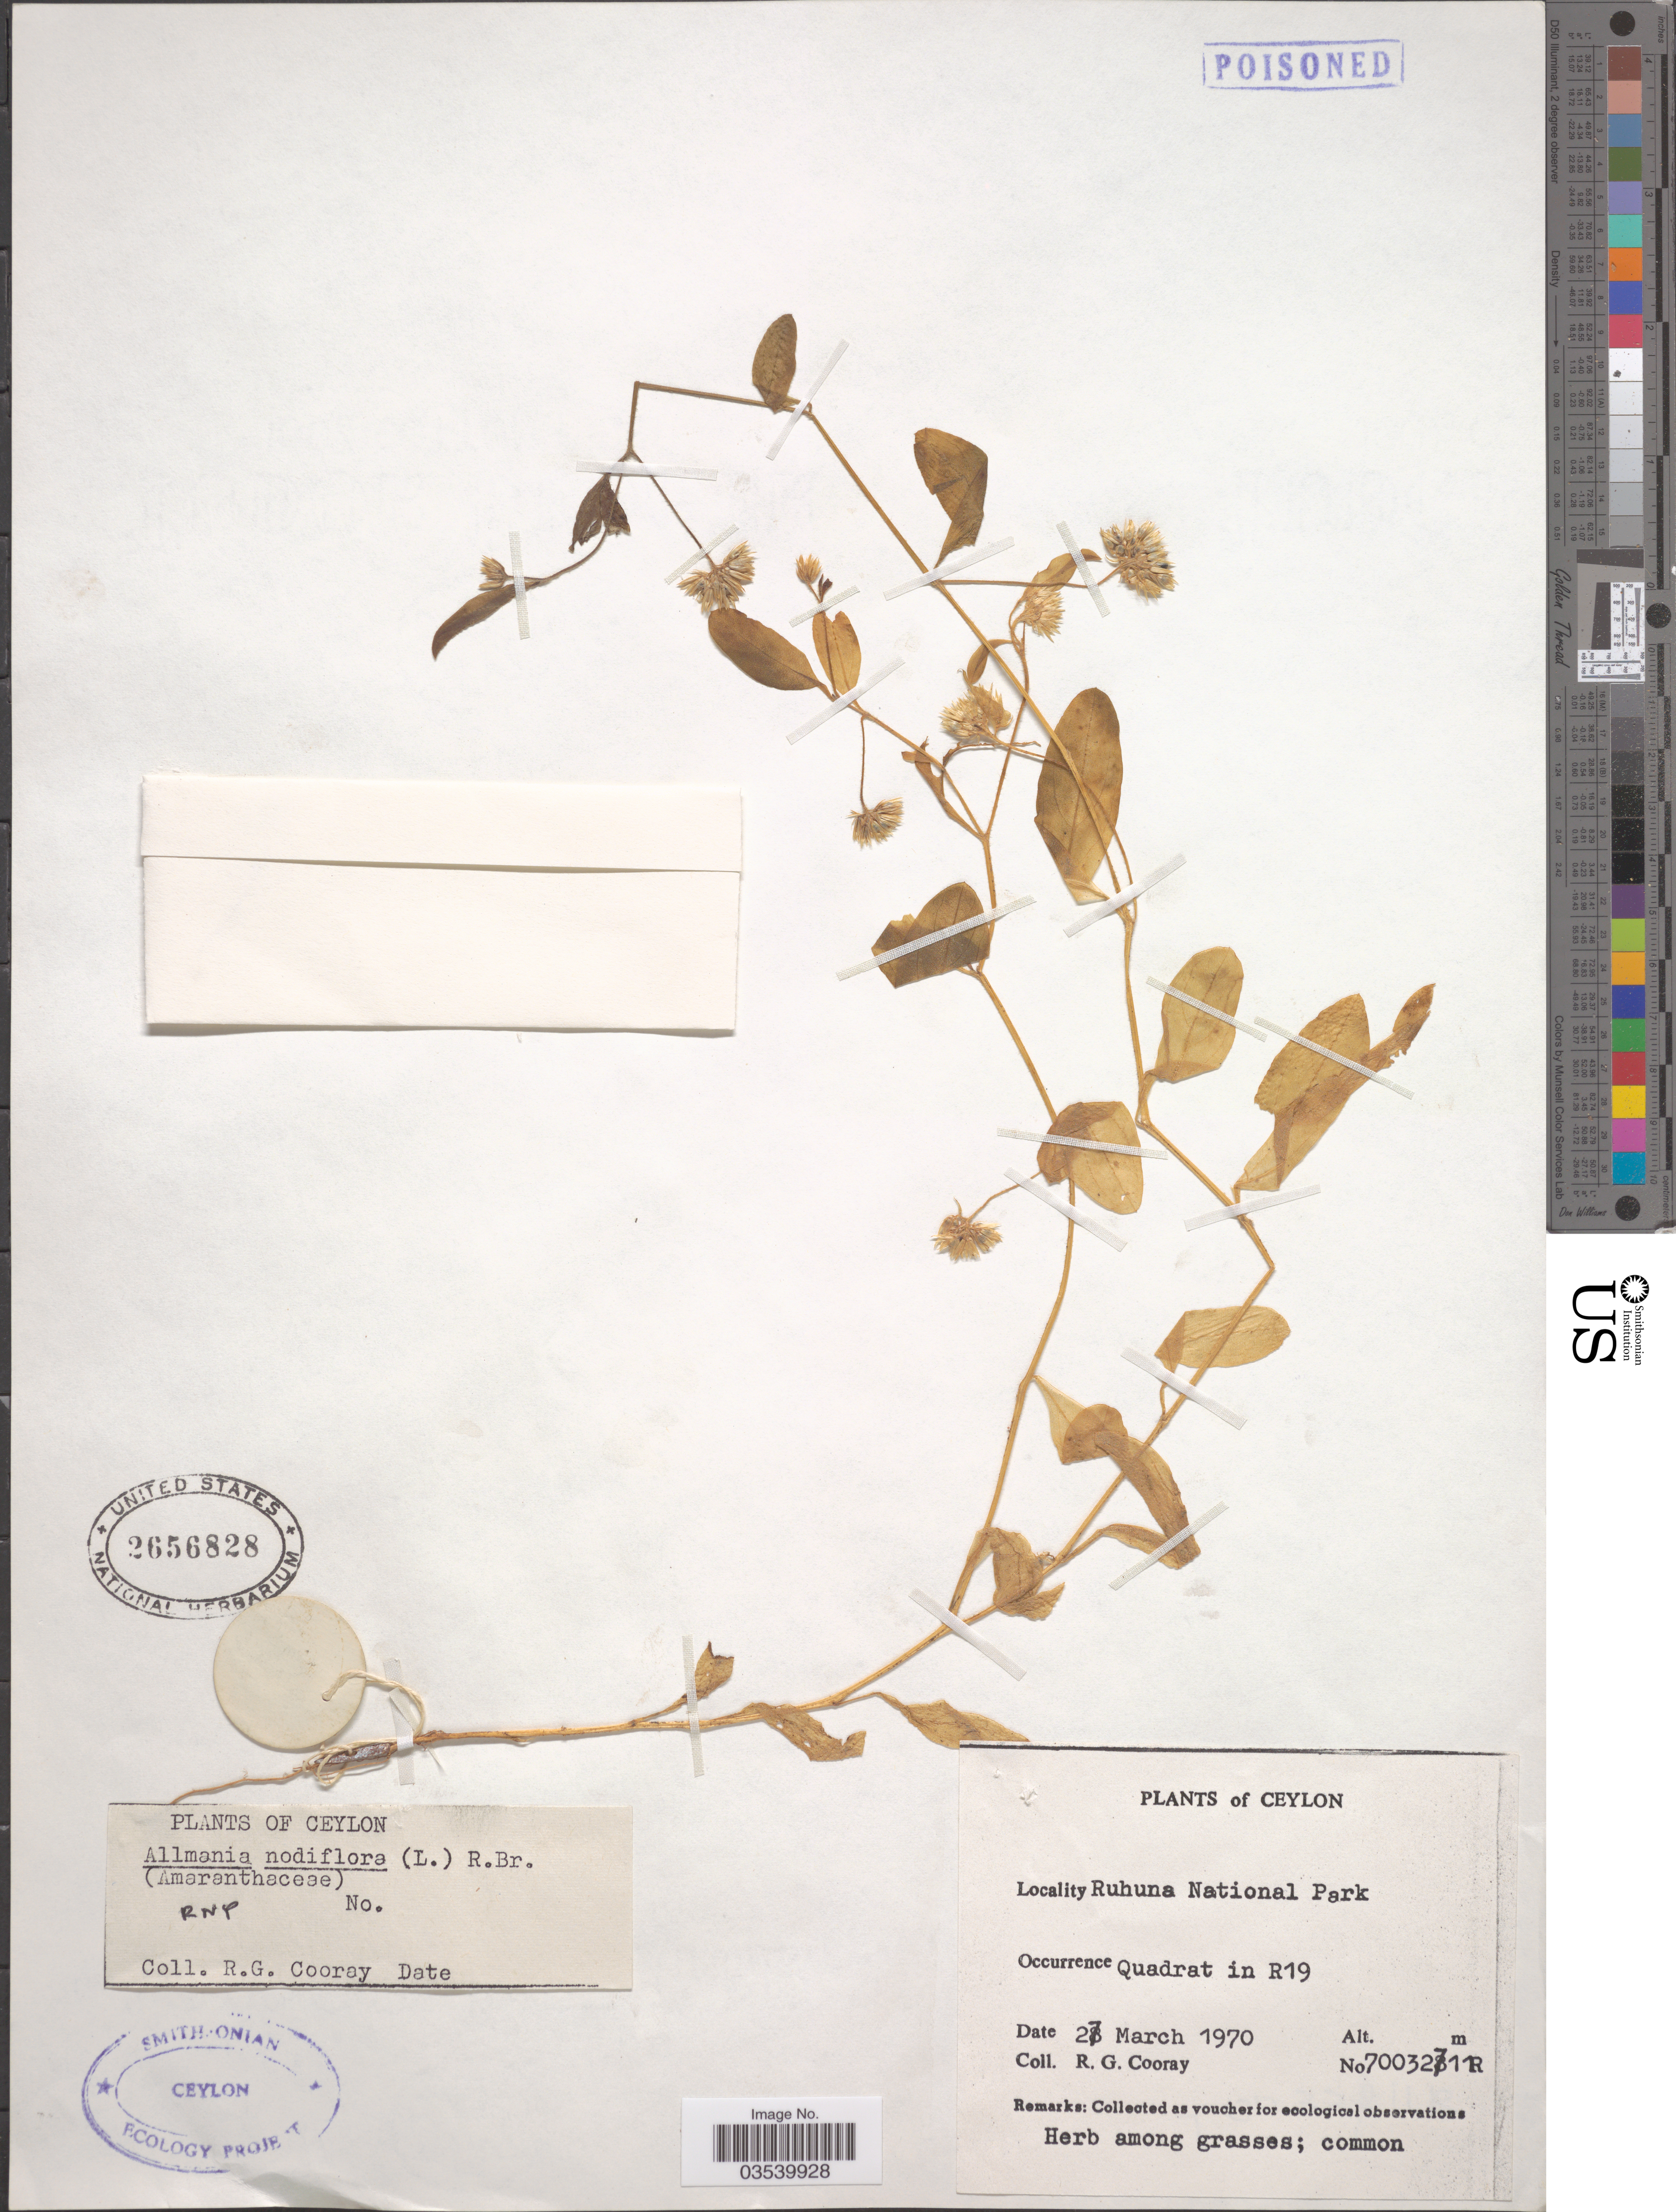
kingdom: Plantae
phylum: Tracheophyta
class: Magnoliopsida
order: Caryophyllales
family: Amaranthaceae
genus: Allmania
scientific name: Allmania nodiflora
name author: (L.) R. Br. ex Wight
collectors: R. Cooray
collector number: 70032711R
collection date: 1970-03-27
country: Sri Lanka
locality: Ceylon. Ruhuna National Park. Quadrat in R19.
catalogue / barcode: US 2656828